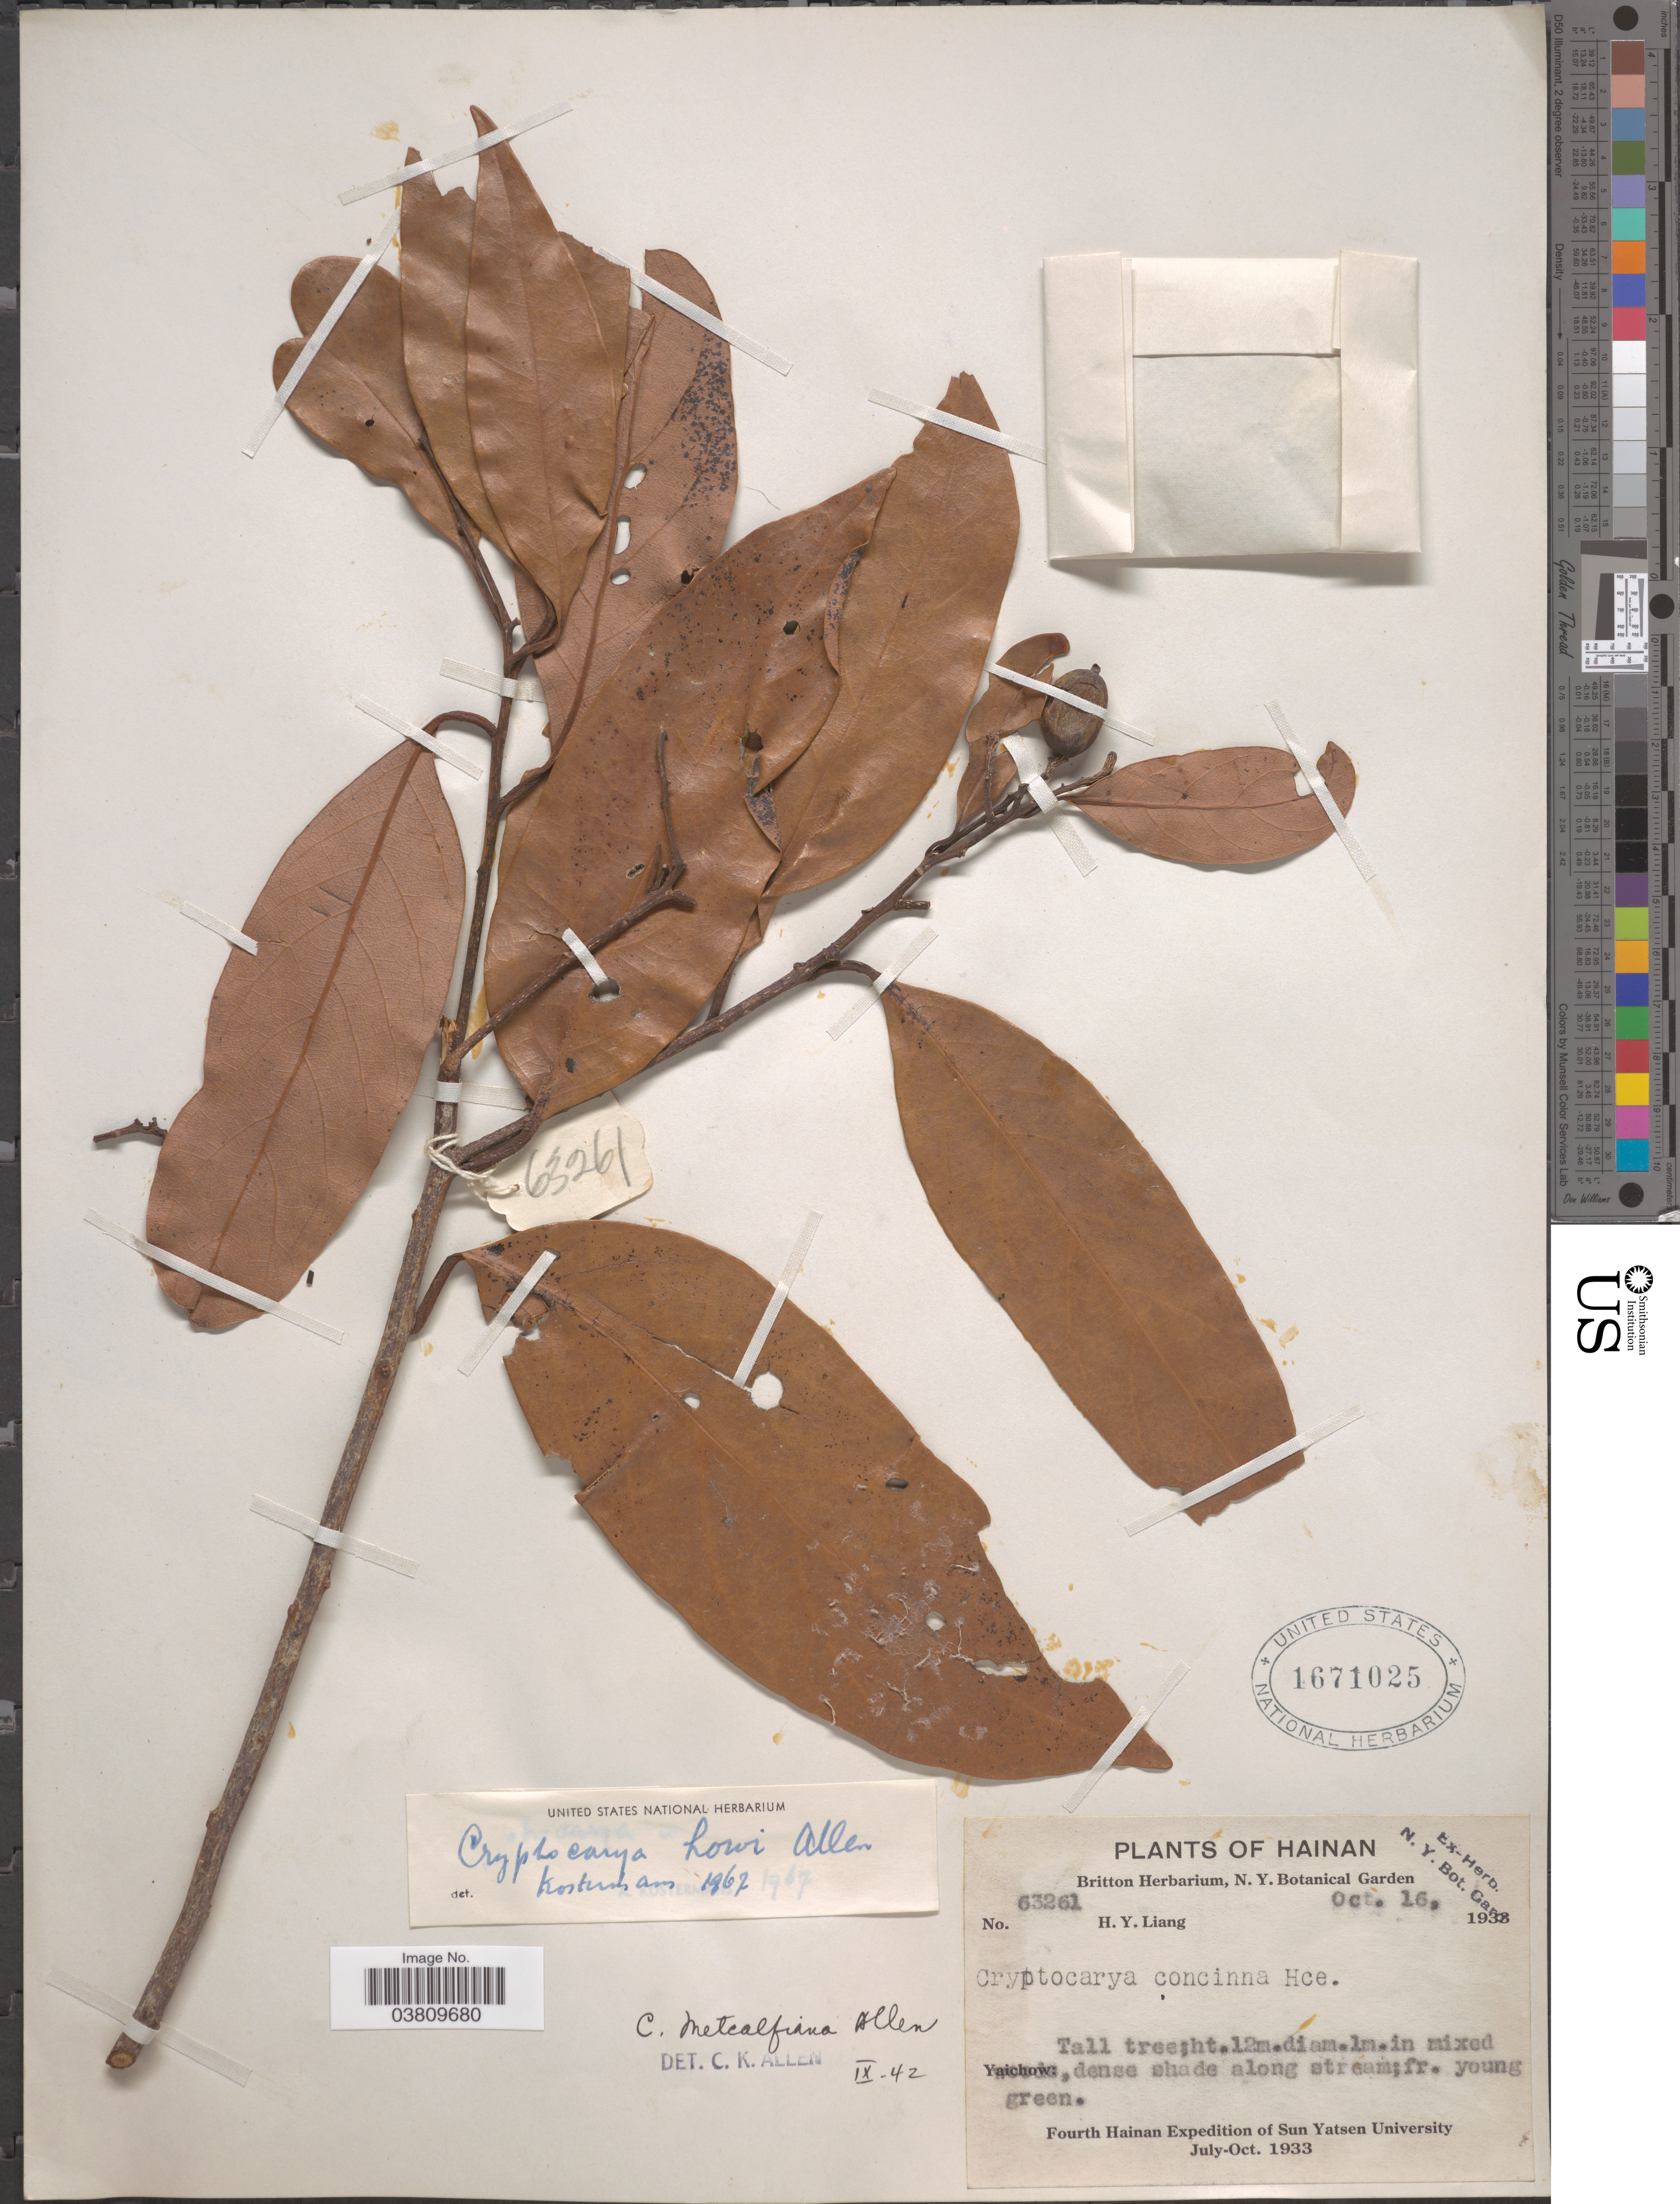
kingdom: Plantae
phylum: Tracheophyta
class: Magnoliopsida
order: Laurales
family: Lauraceae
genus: Cryptocarya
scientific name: Cryptocarya howii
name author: C.K. Allen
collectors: H. Y. Liang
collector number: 63261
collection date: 1933-10-16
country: China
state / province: Hainan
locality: Yaichow. Along stream.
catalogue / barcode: US 1671025